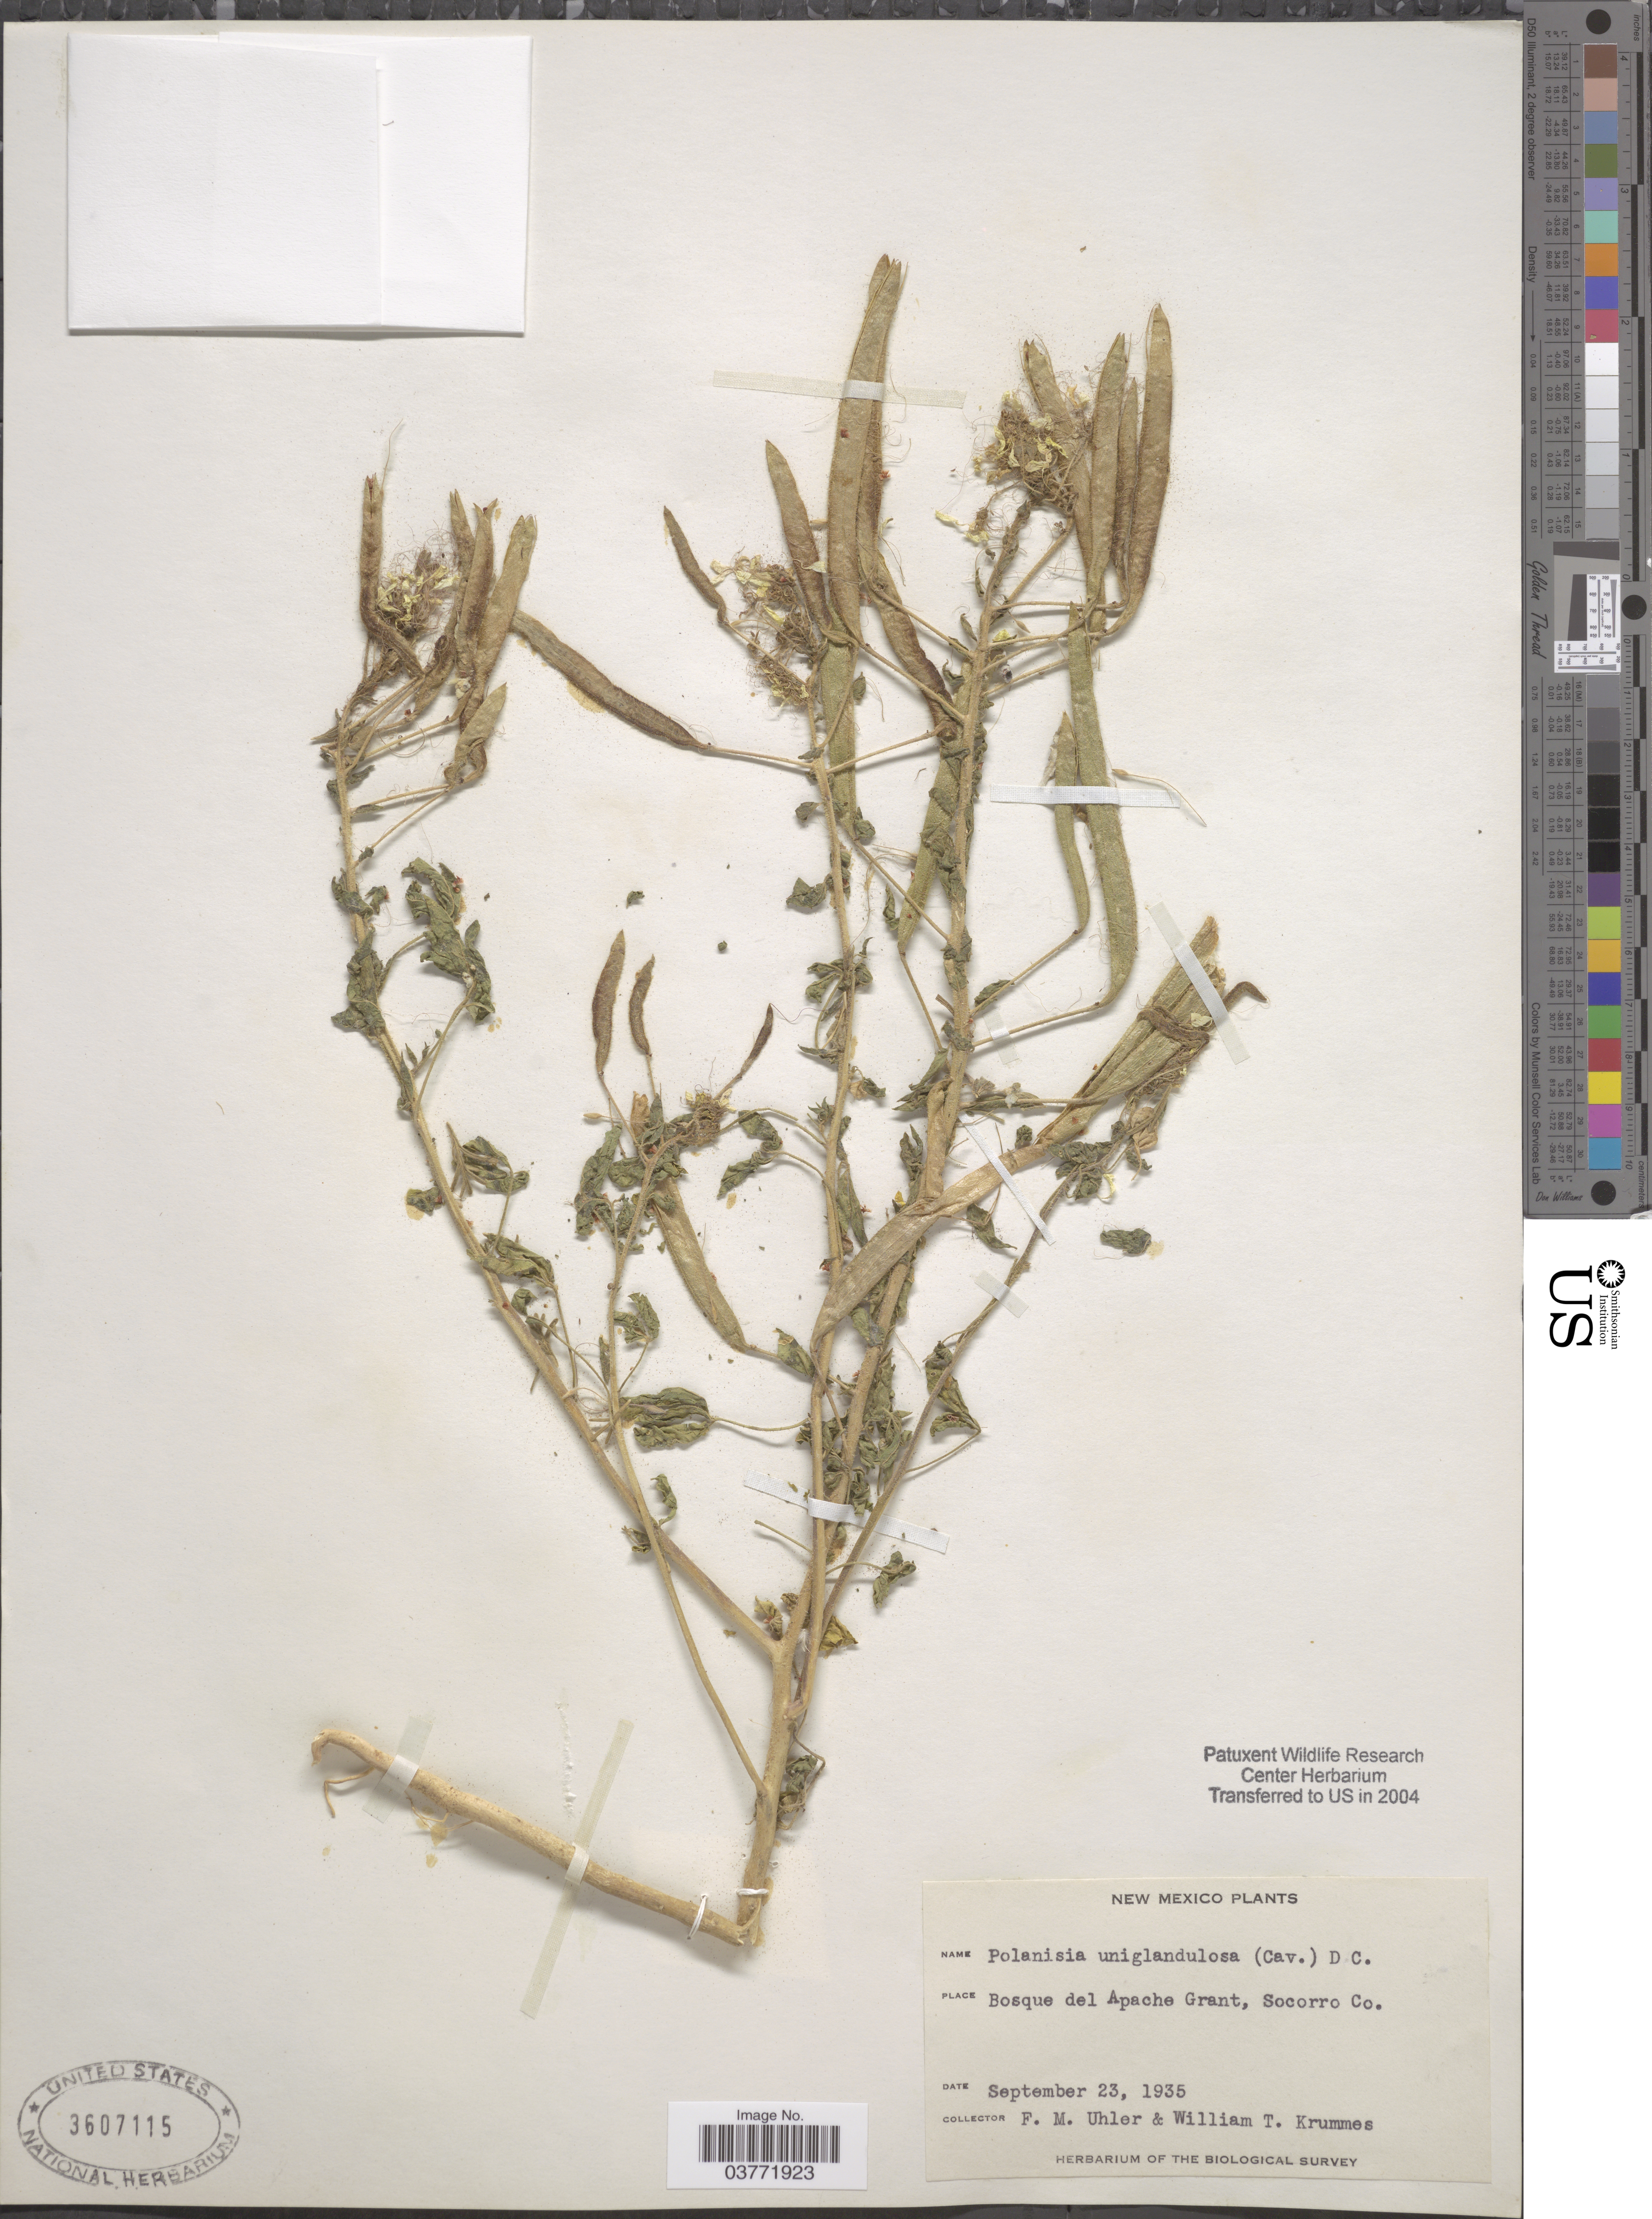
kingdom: Plantae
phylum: Tracheophyta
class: Magnoliopsida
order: Brassicales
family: Cleomaceae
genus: Polanisia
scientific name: Polanisia uniglandulosa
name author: (Cav.) DC.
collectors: F. M. Uhler & W. Krummes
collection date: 1935-09-23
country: United States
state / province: New Mexico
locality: Bosque del Apache Grant, Socorro Co.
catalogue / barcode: US 3607115